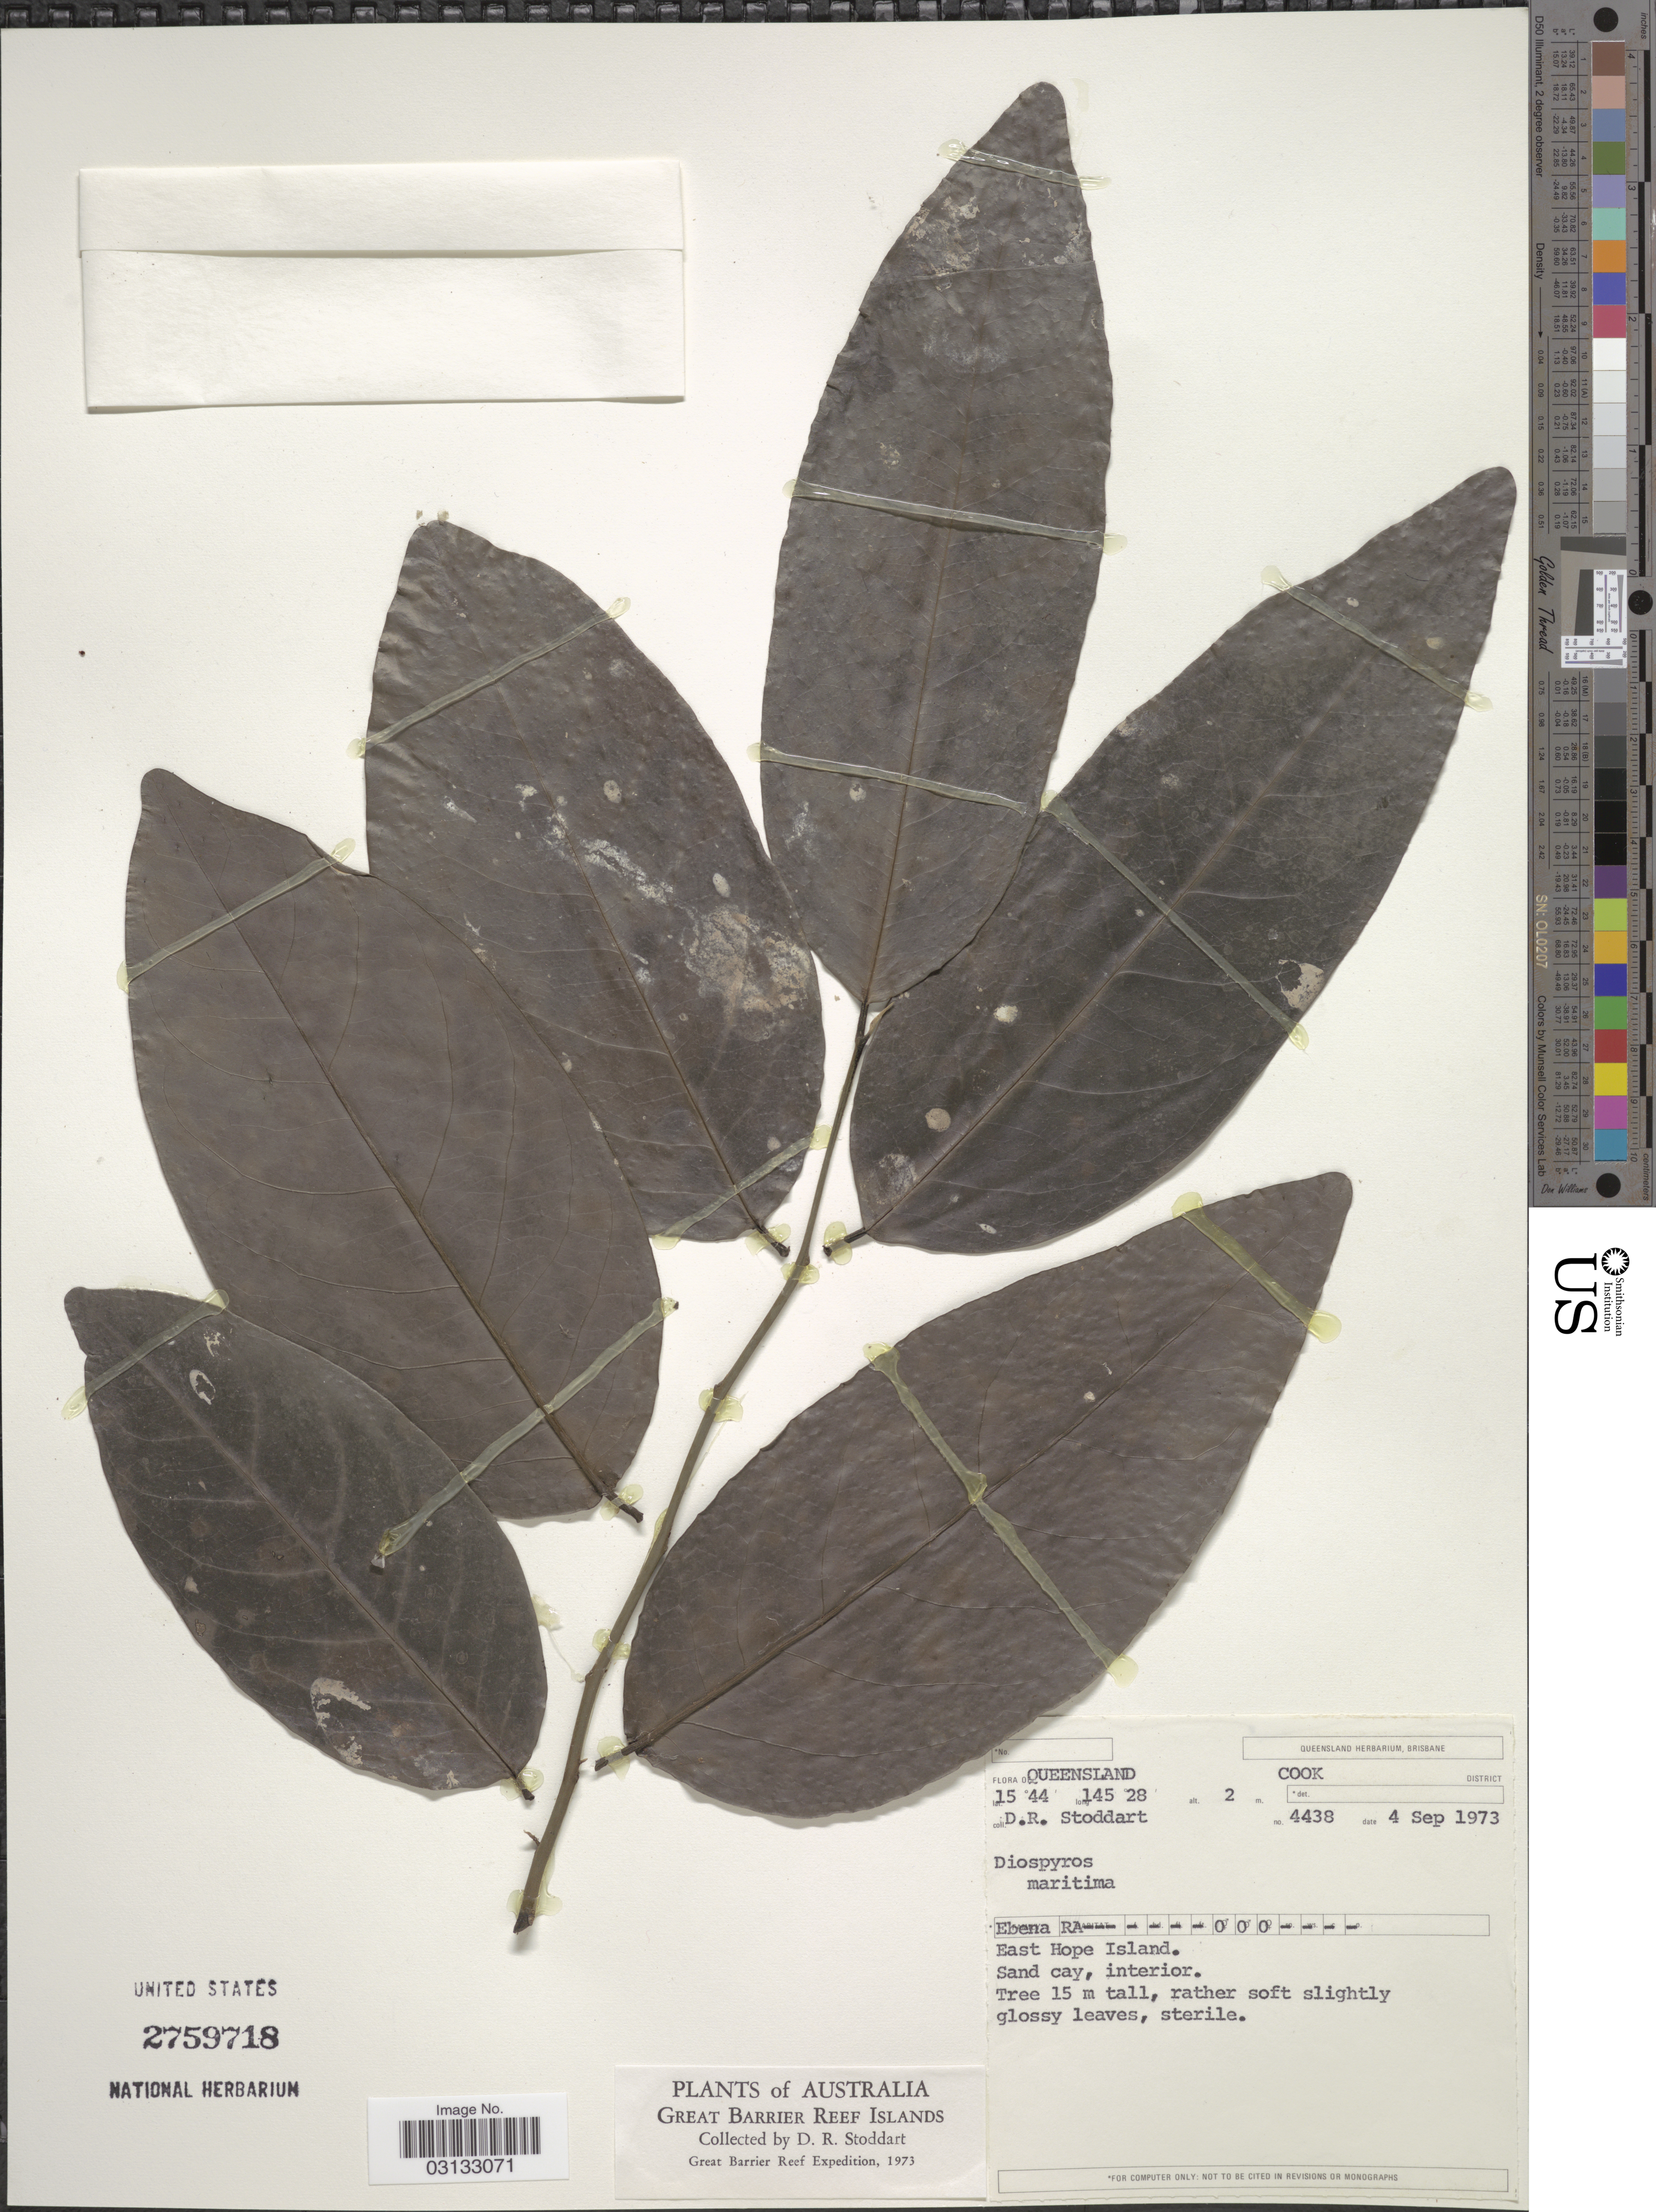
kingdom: Plantae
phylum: Tracheophyta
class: Magnoliopsida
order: Ericales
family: Ebenaceae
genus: Diospyros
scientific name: Diospyros maritima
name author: Blume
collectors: D. R. Stoddart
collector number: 4438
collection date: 1973-09-04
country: Australia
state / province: Queensland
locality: Cook District, East Hope Island, Sand cay, interior, Great Barrier Reef Islands.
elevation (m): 2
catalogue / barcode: US 2759718